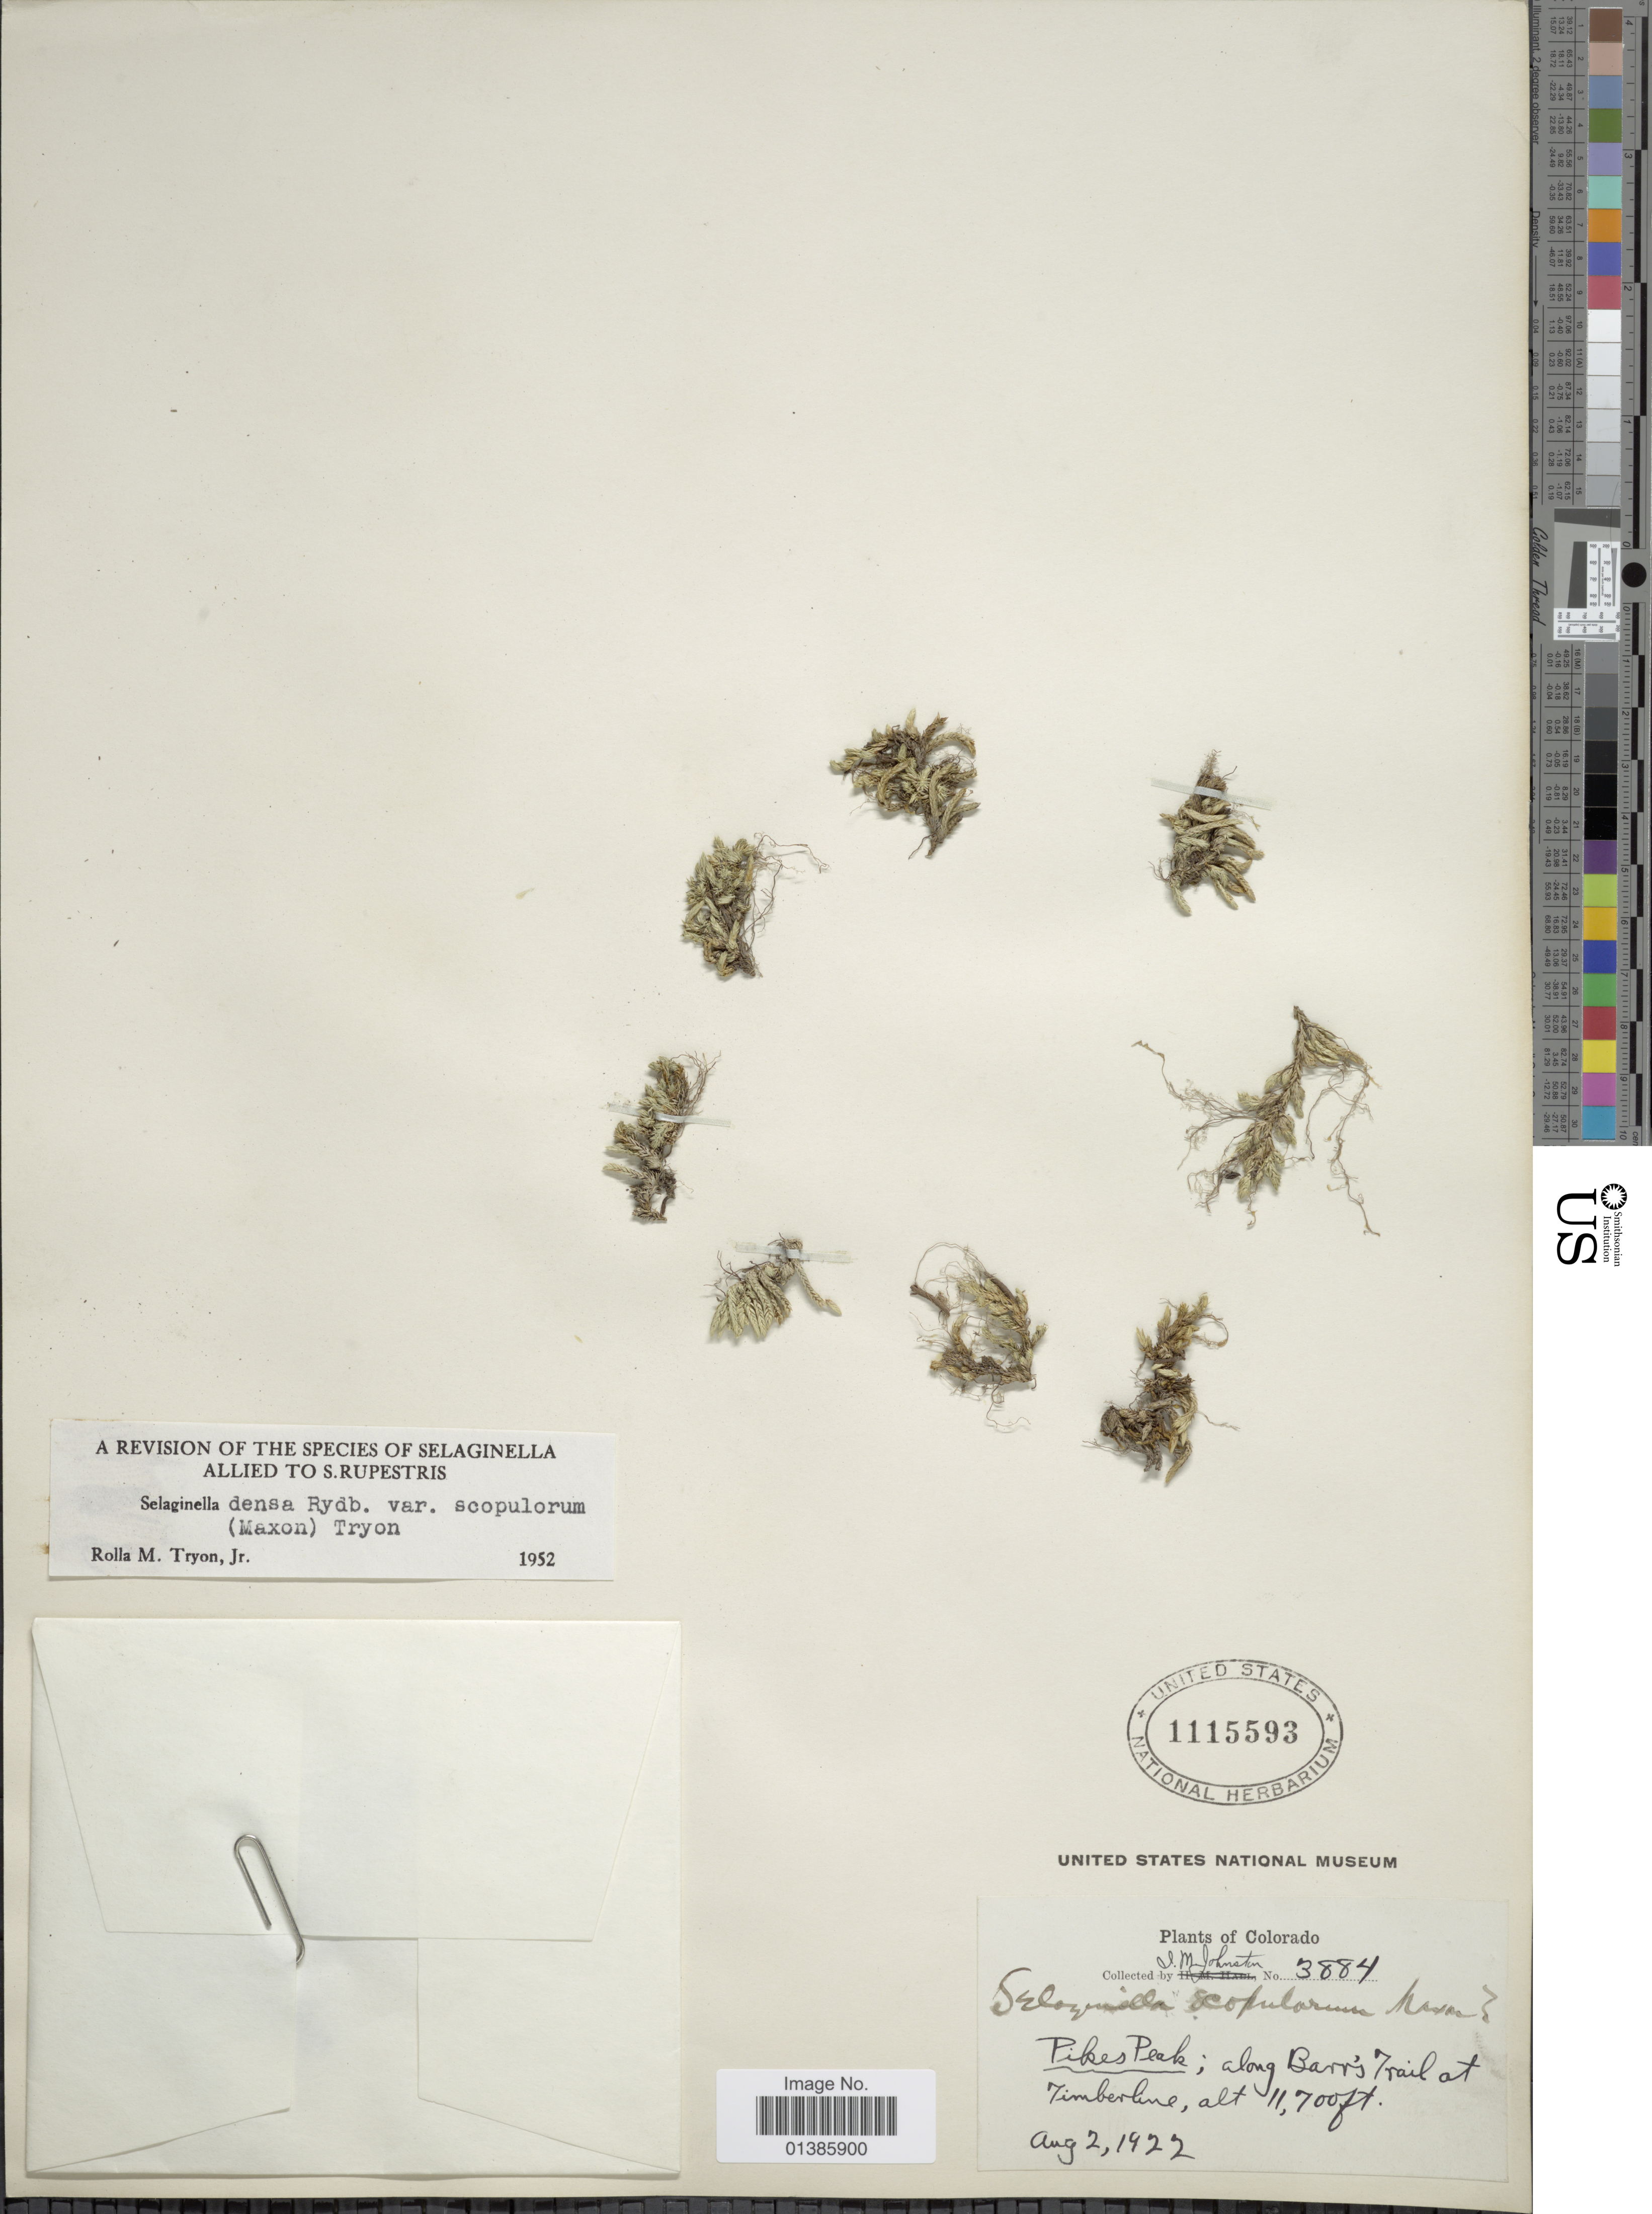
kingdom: Plantae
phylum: Tracheophyta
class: Lycopodiopsida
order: Selaginellales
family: Selaginellaceae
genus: Selaginella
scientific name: Selaginella densa var. scopulorum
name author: (Maxon) R.M. Tryon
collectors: I.M. Johnston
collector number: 3884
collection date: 1922-08-02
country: United States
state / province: Colorado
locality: Pikes Peak; along Barr's Trail at Timberline.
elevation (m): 3566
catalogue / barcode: US 1115593